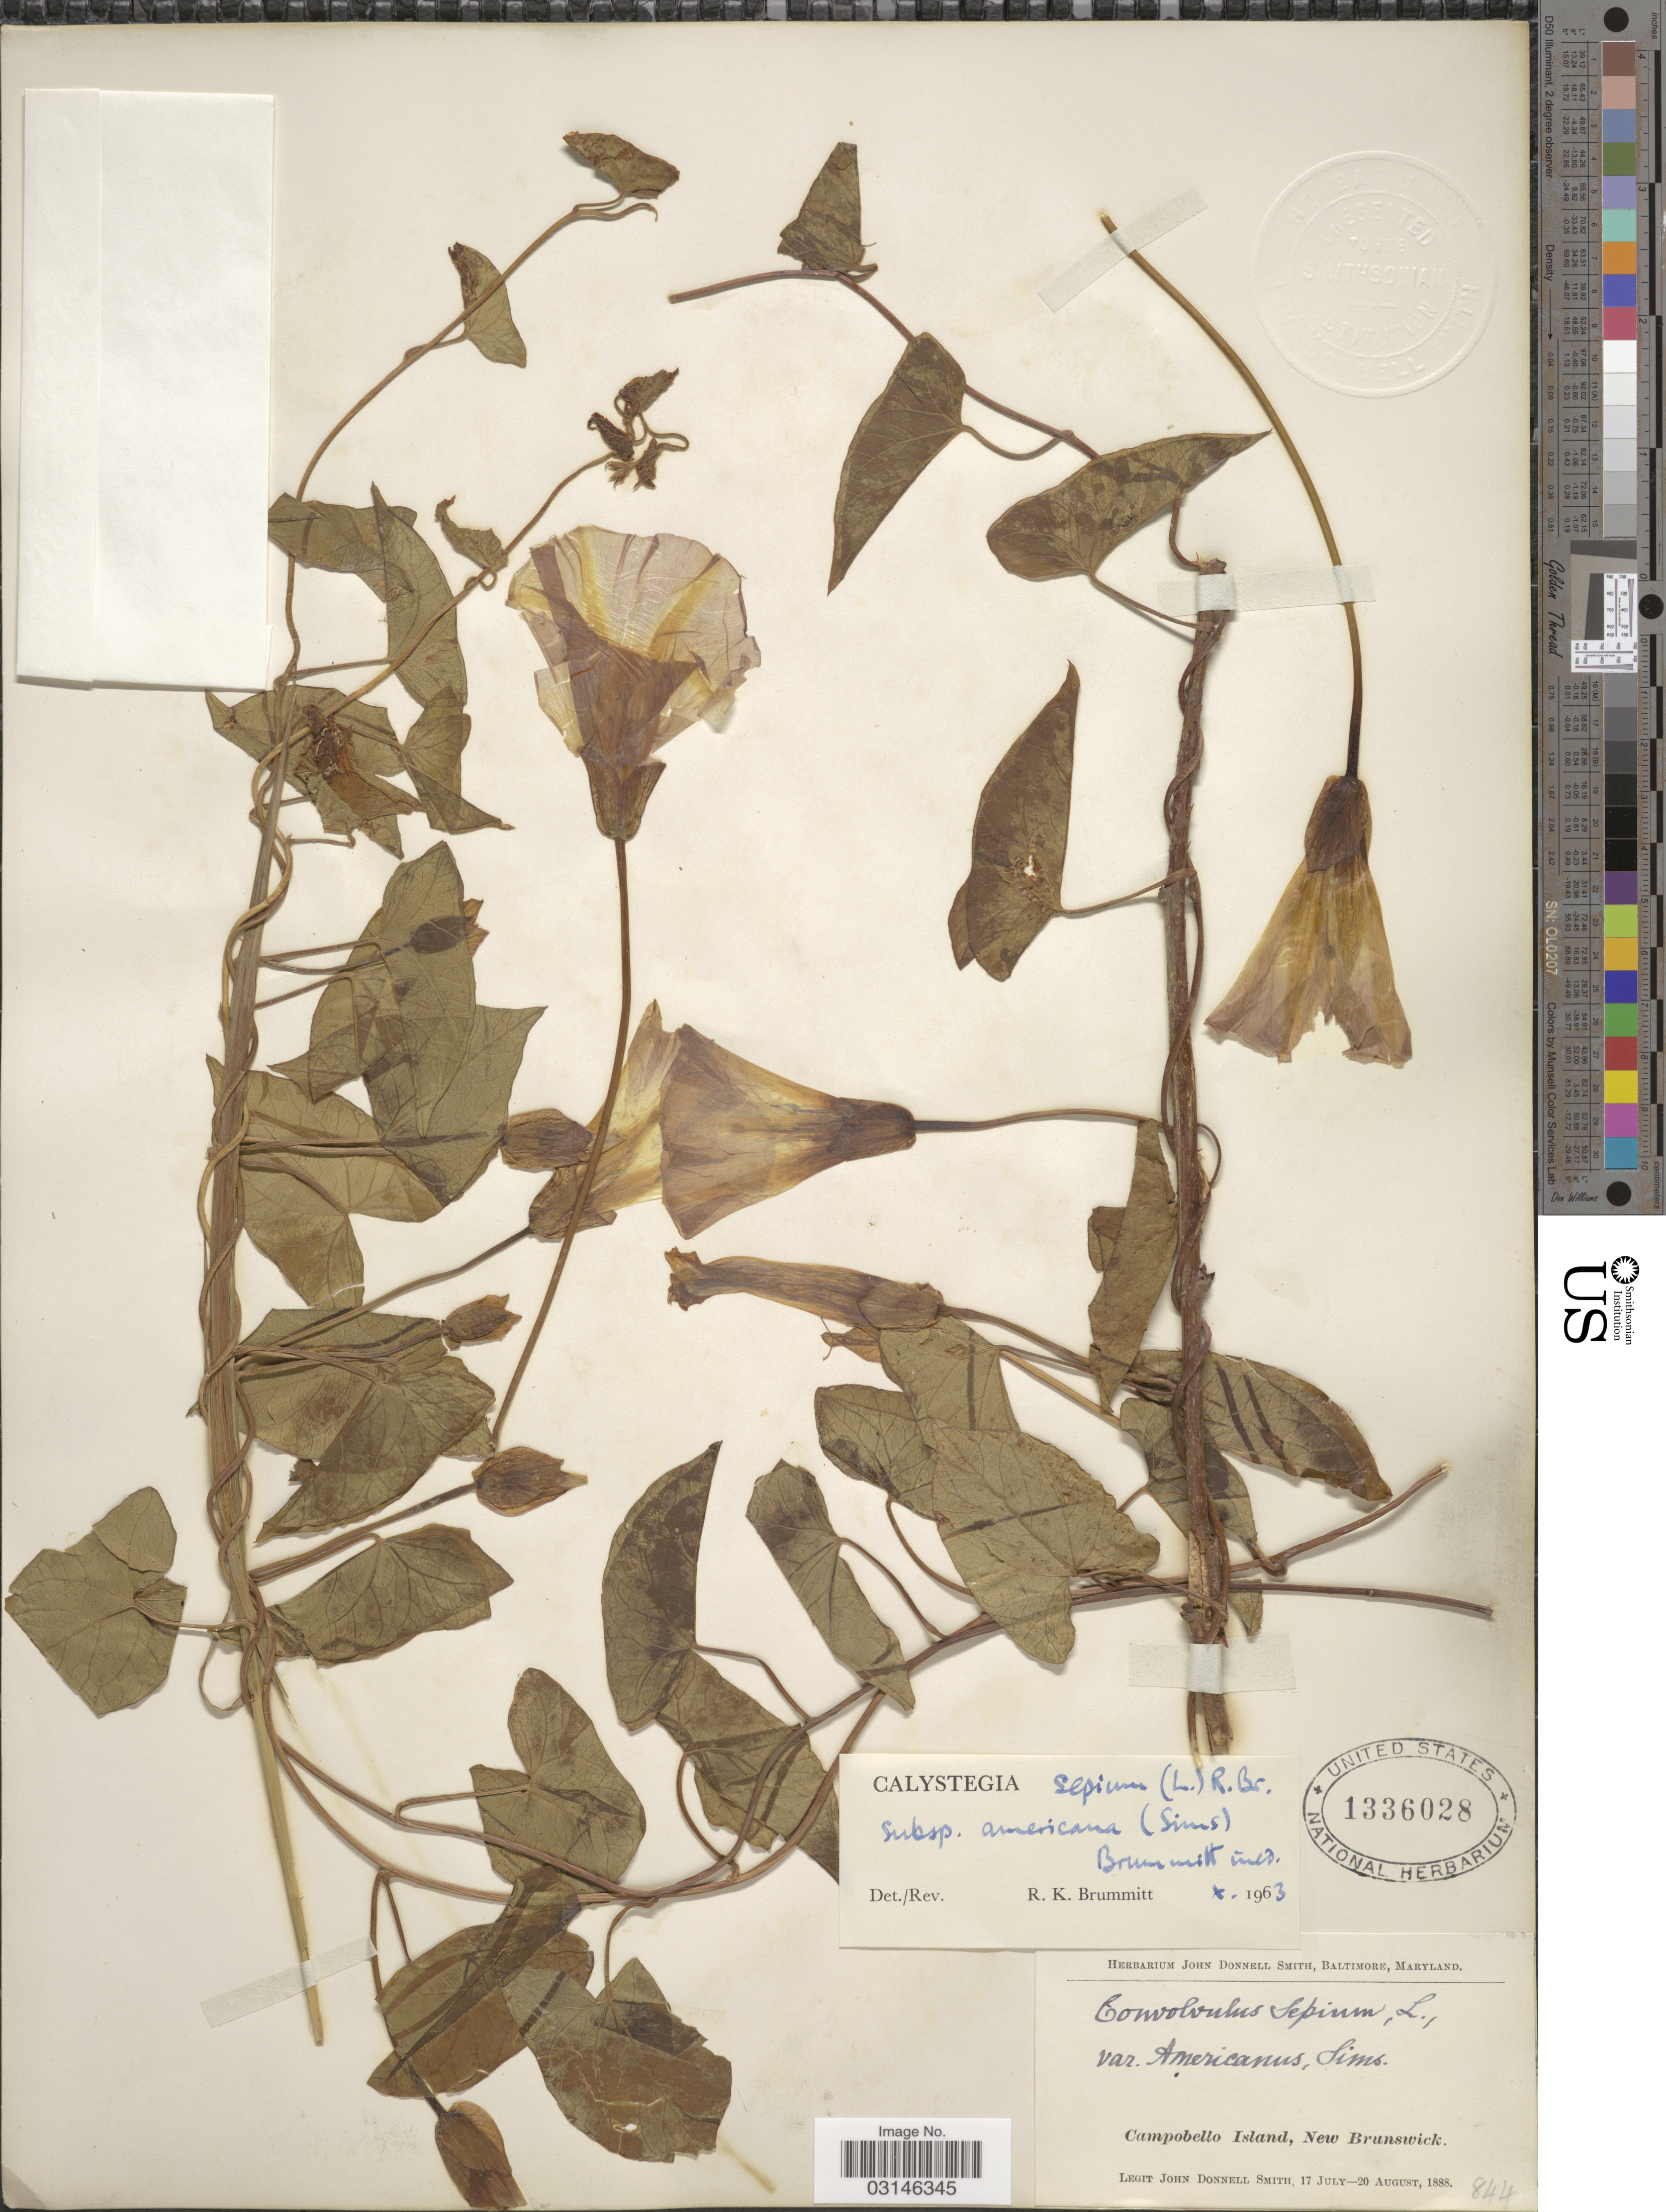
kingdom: Plantae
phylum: Tracheophyta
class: Magnoliopsida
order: Solanales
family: Convolvulaceae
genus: Calystegia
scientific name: Calystegia sepium subsp. americana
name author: (Sims) Brummitt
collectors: J. Donnell Smith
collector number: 844?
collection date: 1888-07-17/1888-08-20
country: Canada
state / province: New Brunswick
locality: Campobello Island.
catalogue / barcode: US 1336028